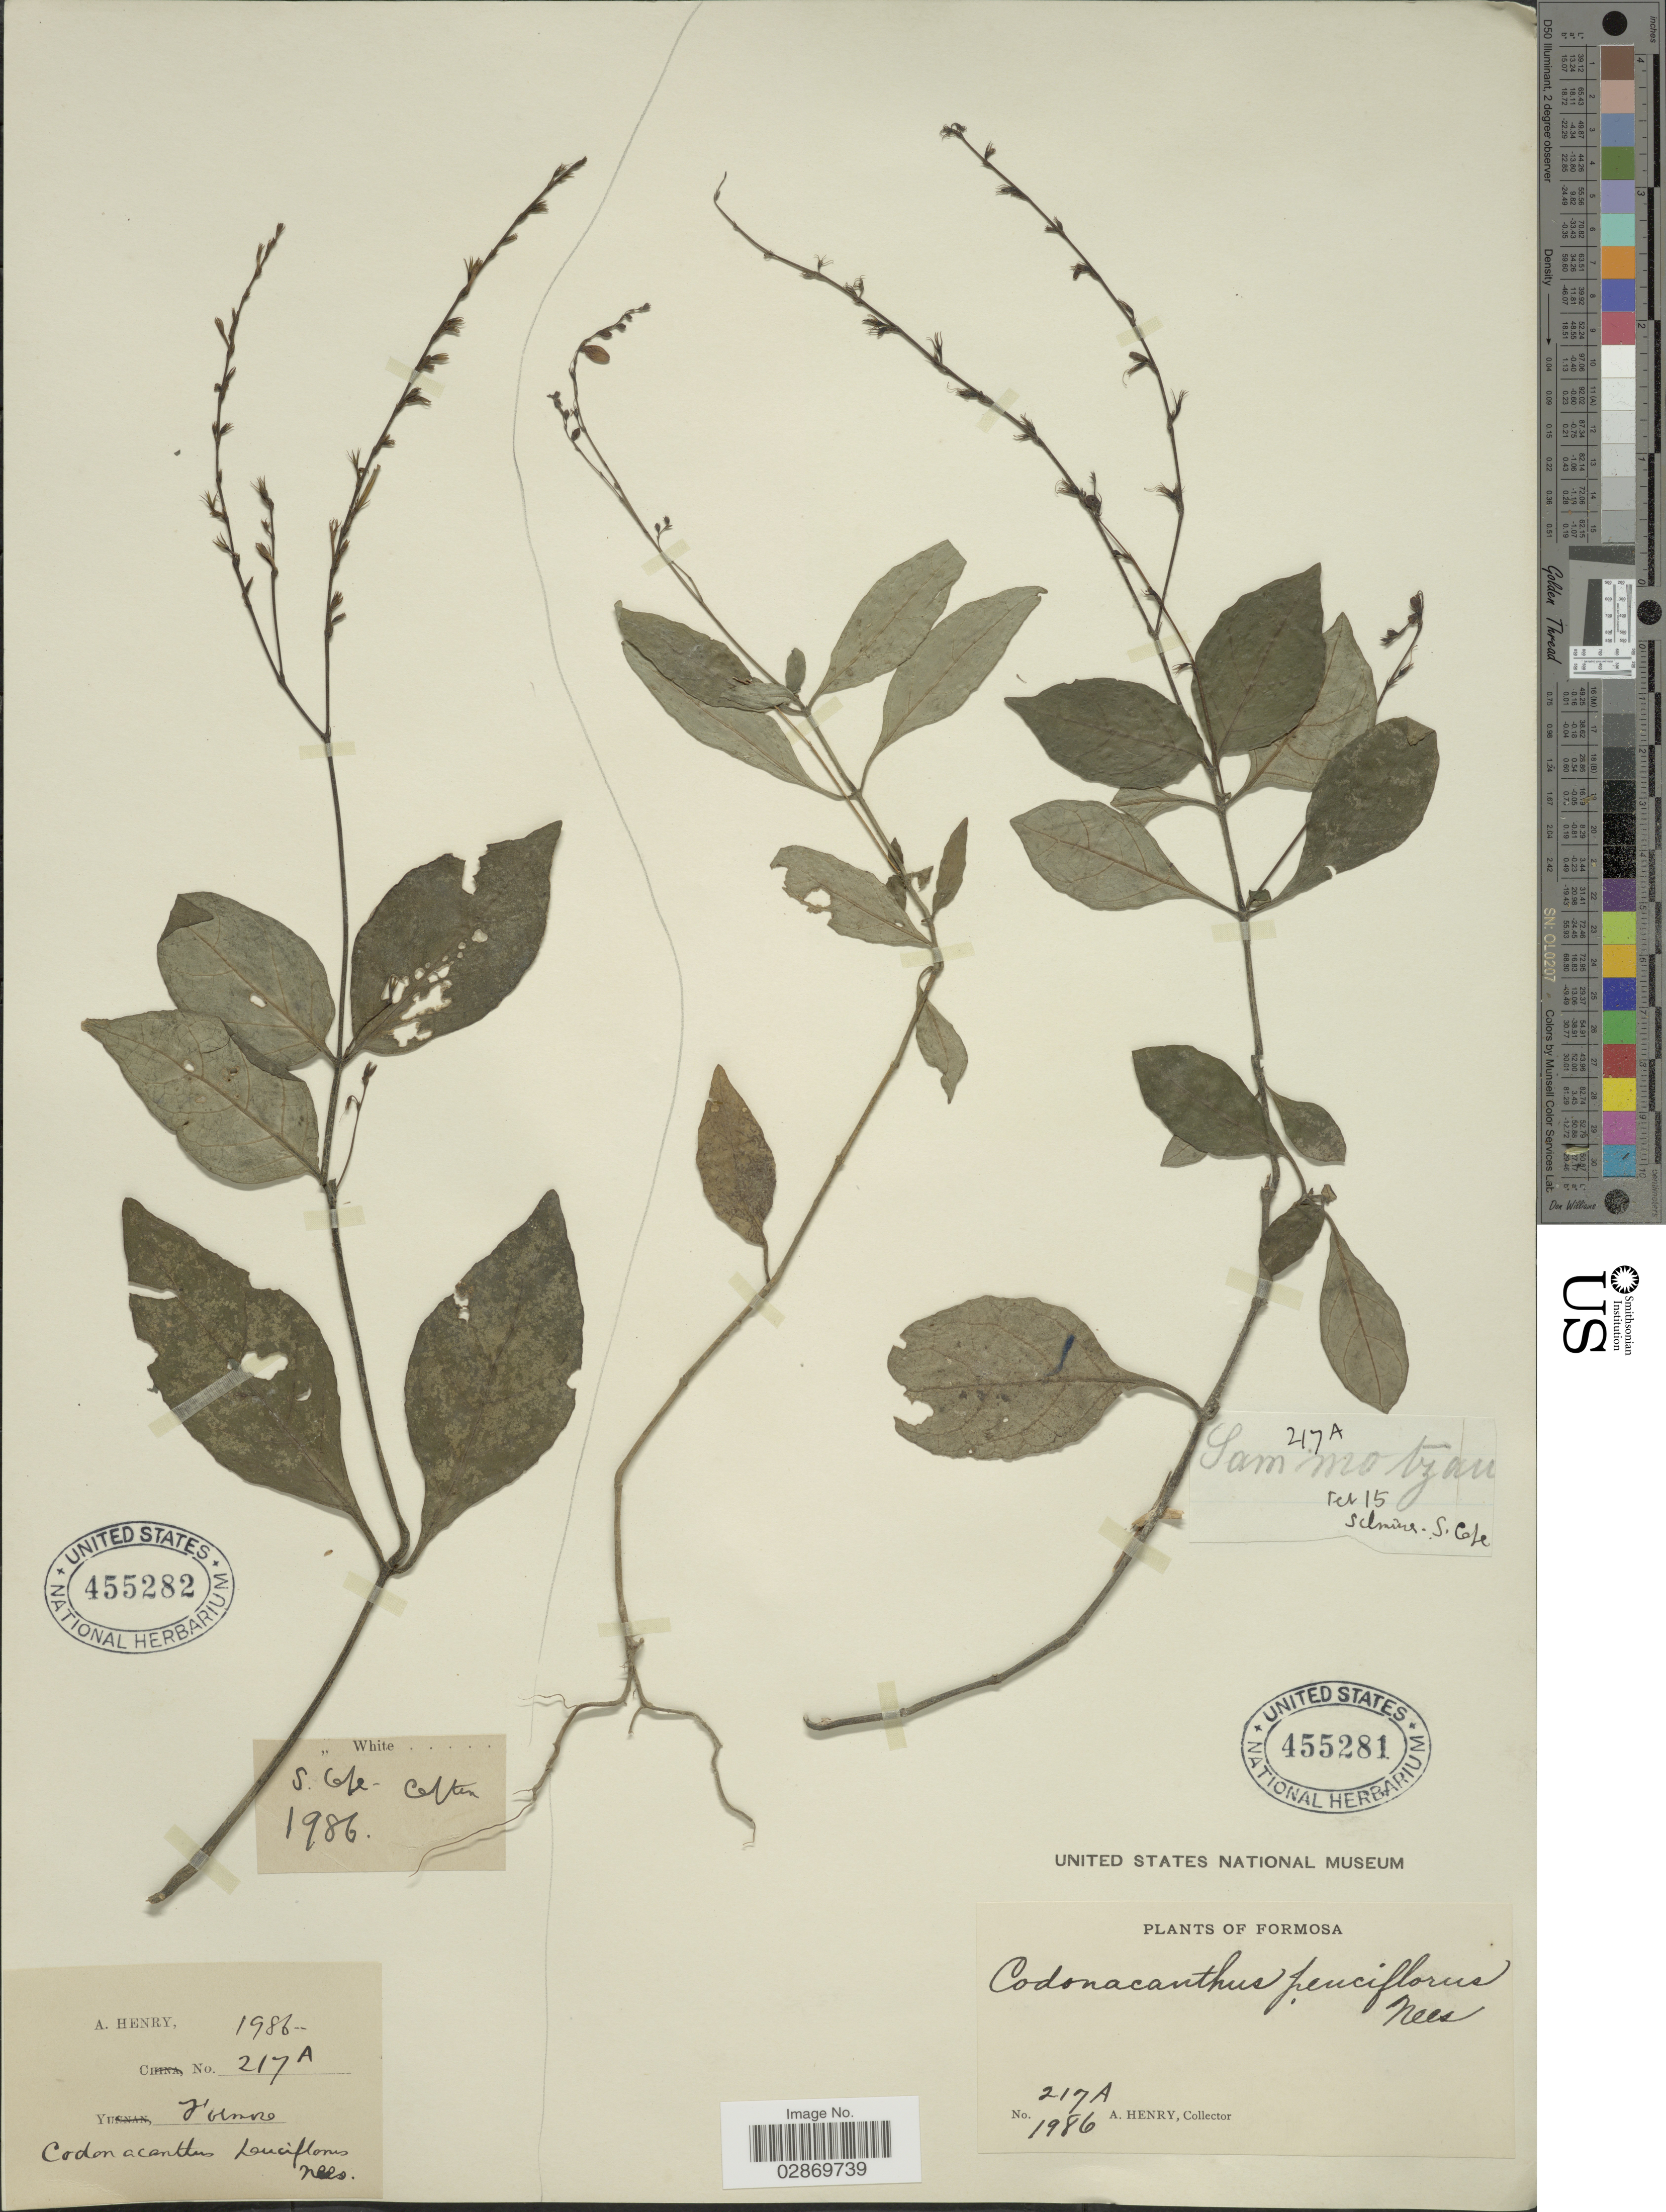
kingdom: Plantae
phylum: Tracheophyta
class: Magnoliopsida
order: Lamiales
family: Acanthaceae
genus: Codonacanthus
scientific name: Codonacanthus pauciflorus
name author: (Nees) Nees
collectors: A. Henry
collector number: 217 A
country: Taiwan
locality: Formosa. S, Cape. Schmuser.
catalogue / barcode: US 455281